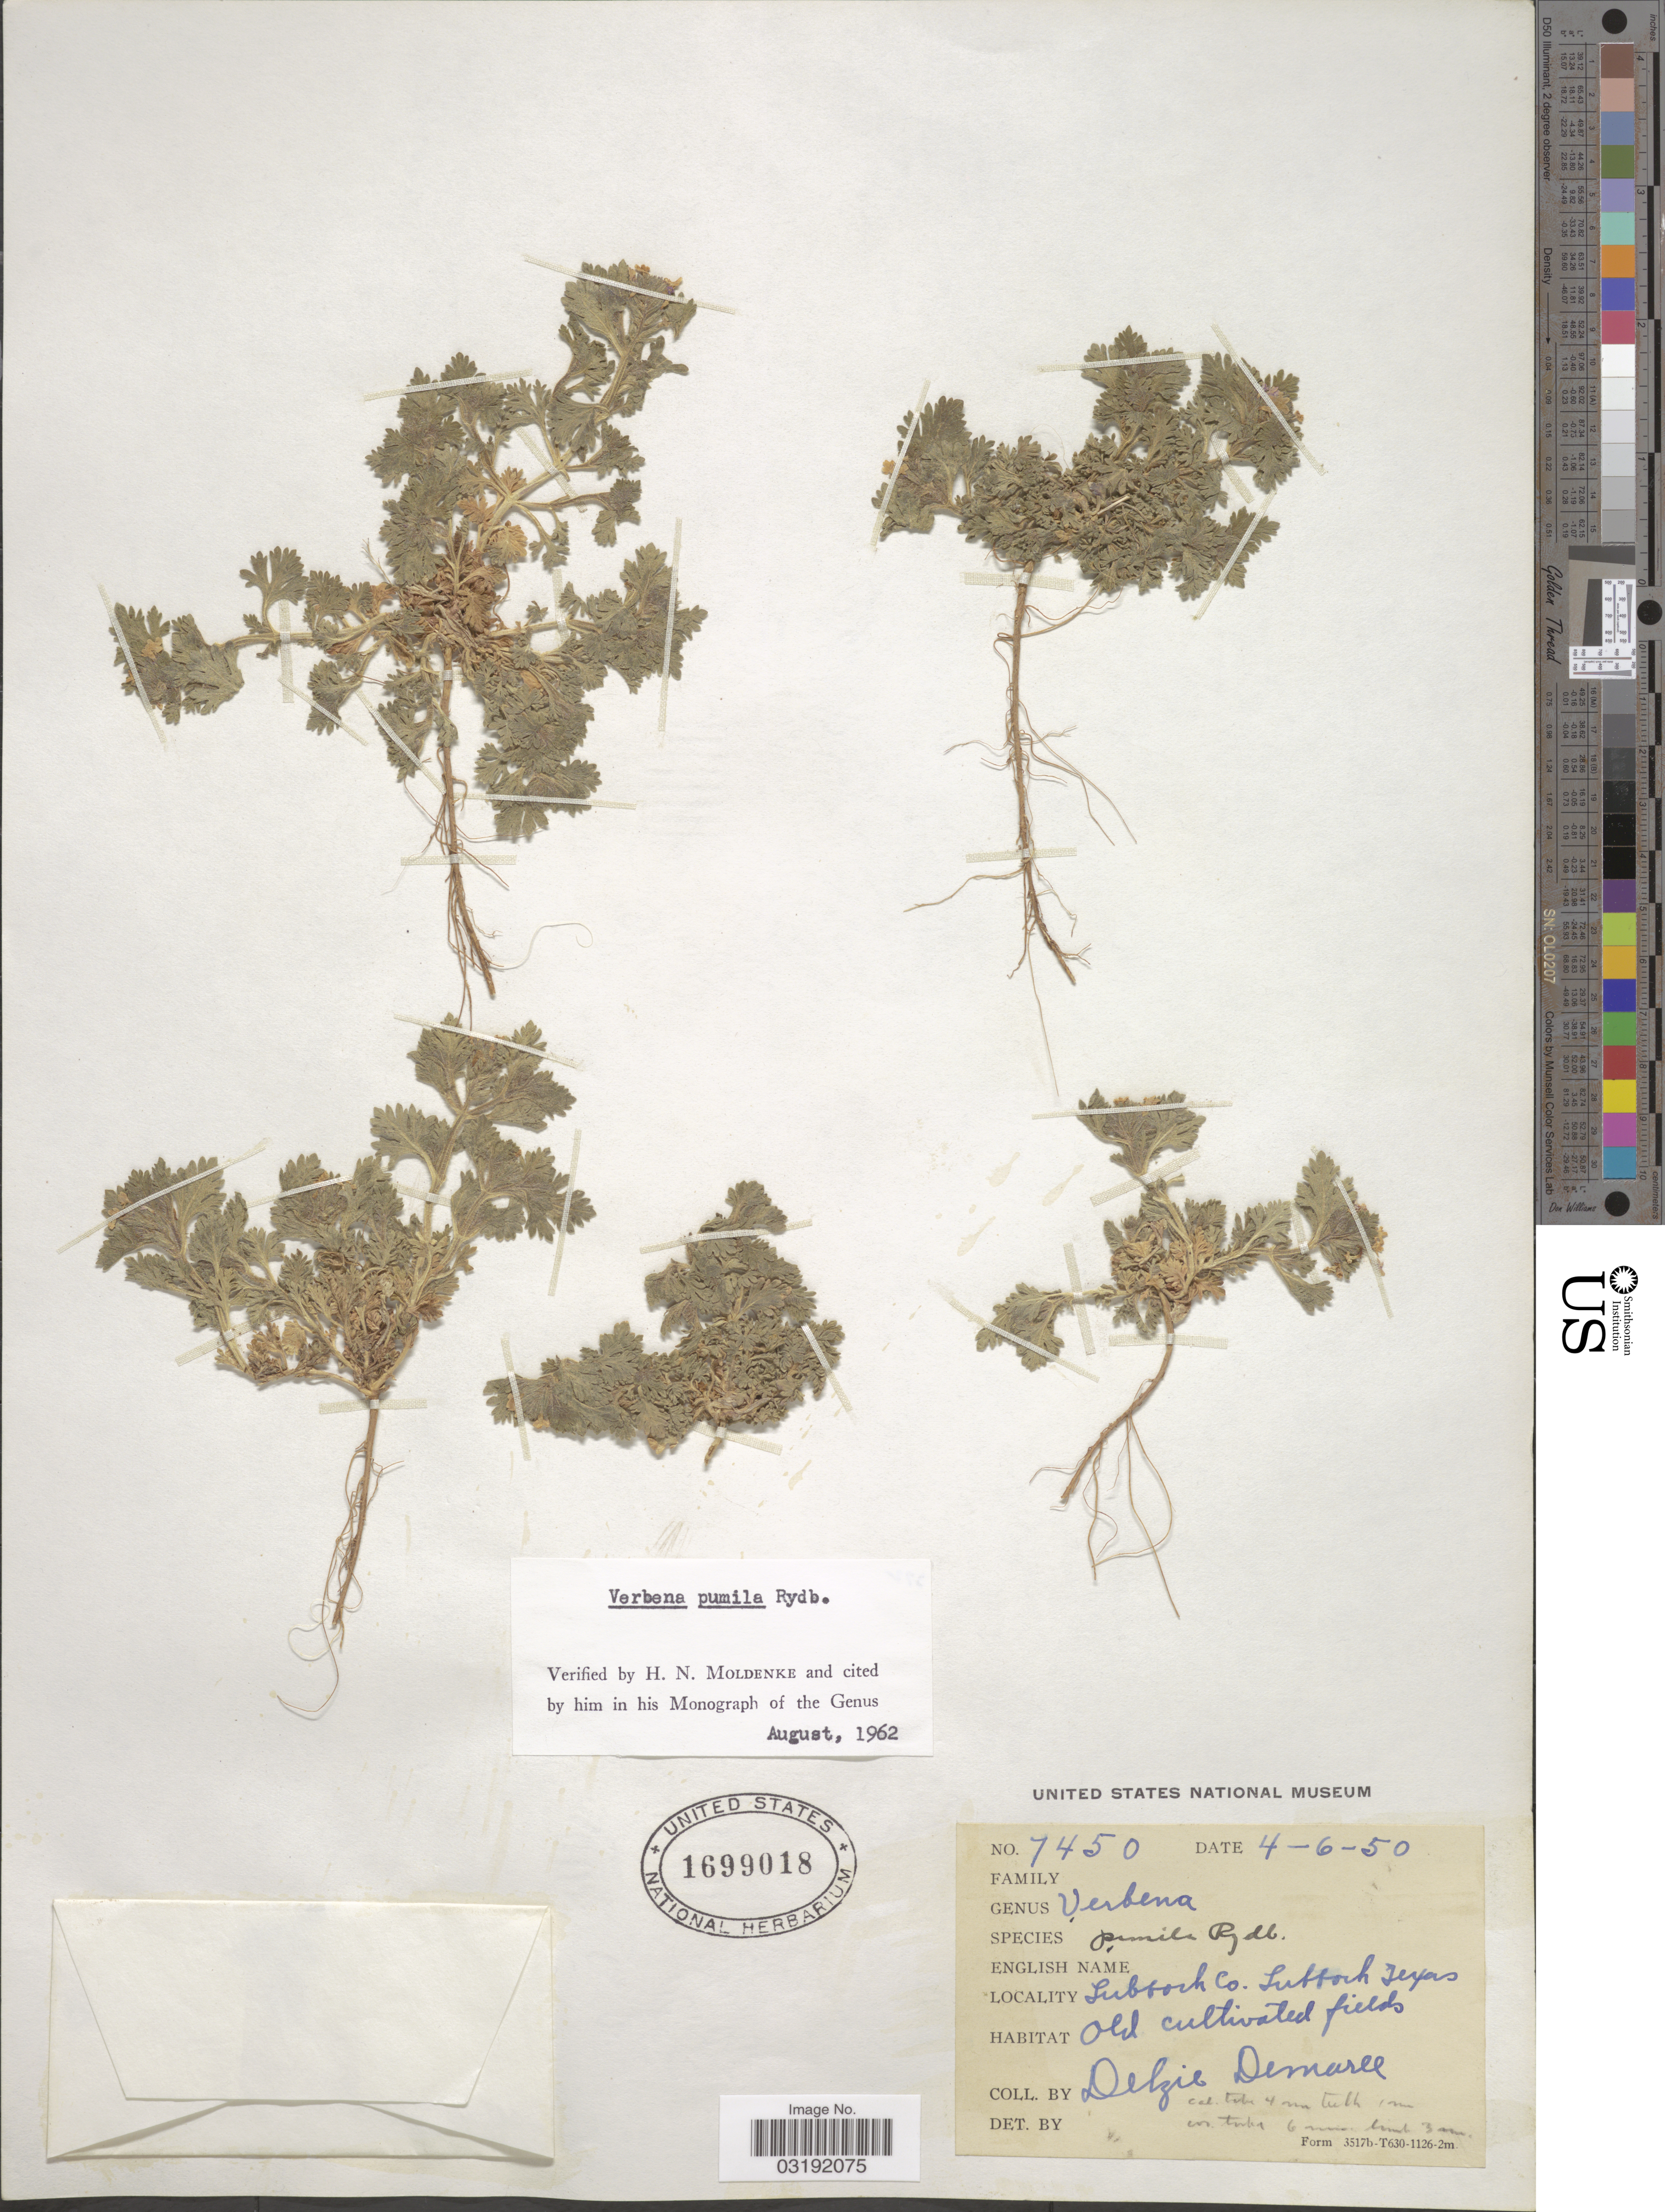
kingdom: Plantae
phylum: Tracheophyta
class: Magnoliopsida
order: Lamiales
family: Verbenaceae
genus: Verbena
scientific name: Verbena pumila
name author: Rydb.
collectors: D. Demaree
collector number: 7450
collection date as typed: Transcribed d/m/y: 6/4/50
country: United States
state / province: Texas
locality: Lubbock Co. Lubbock.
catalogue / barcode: US 1699018